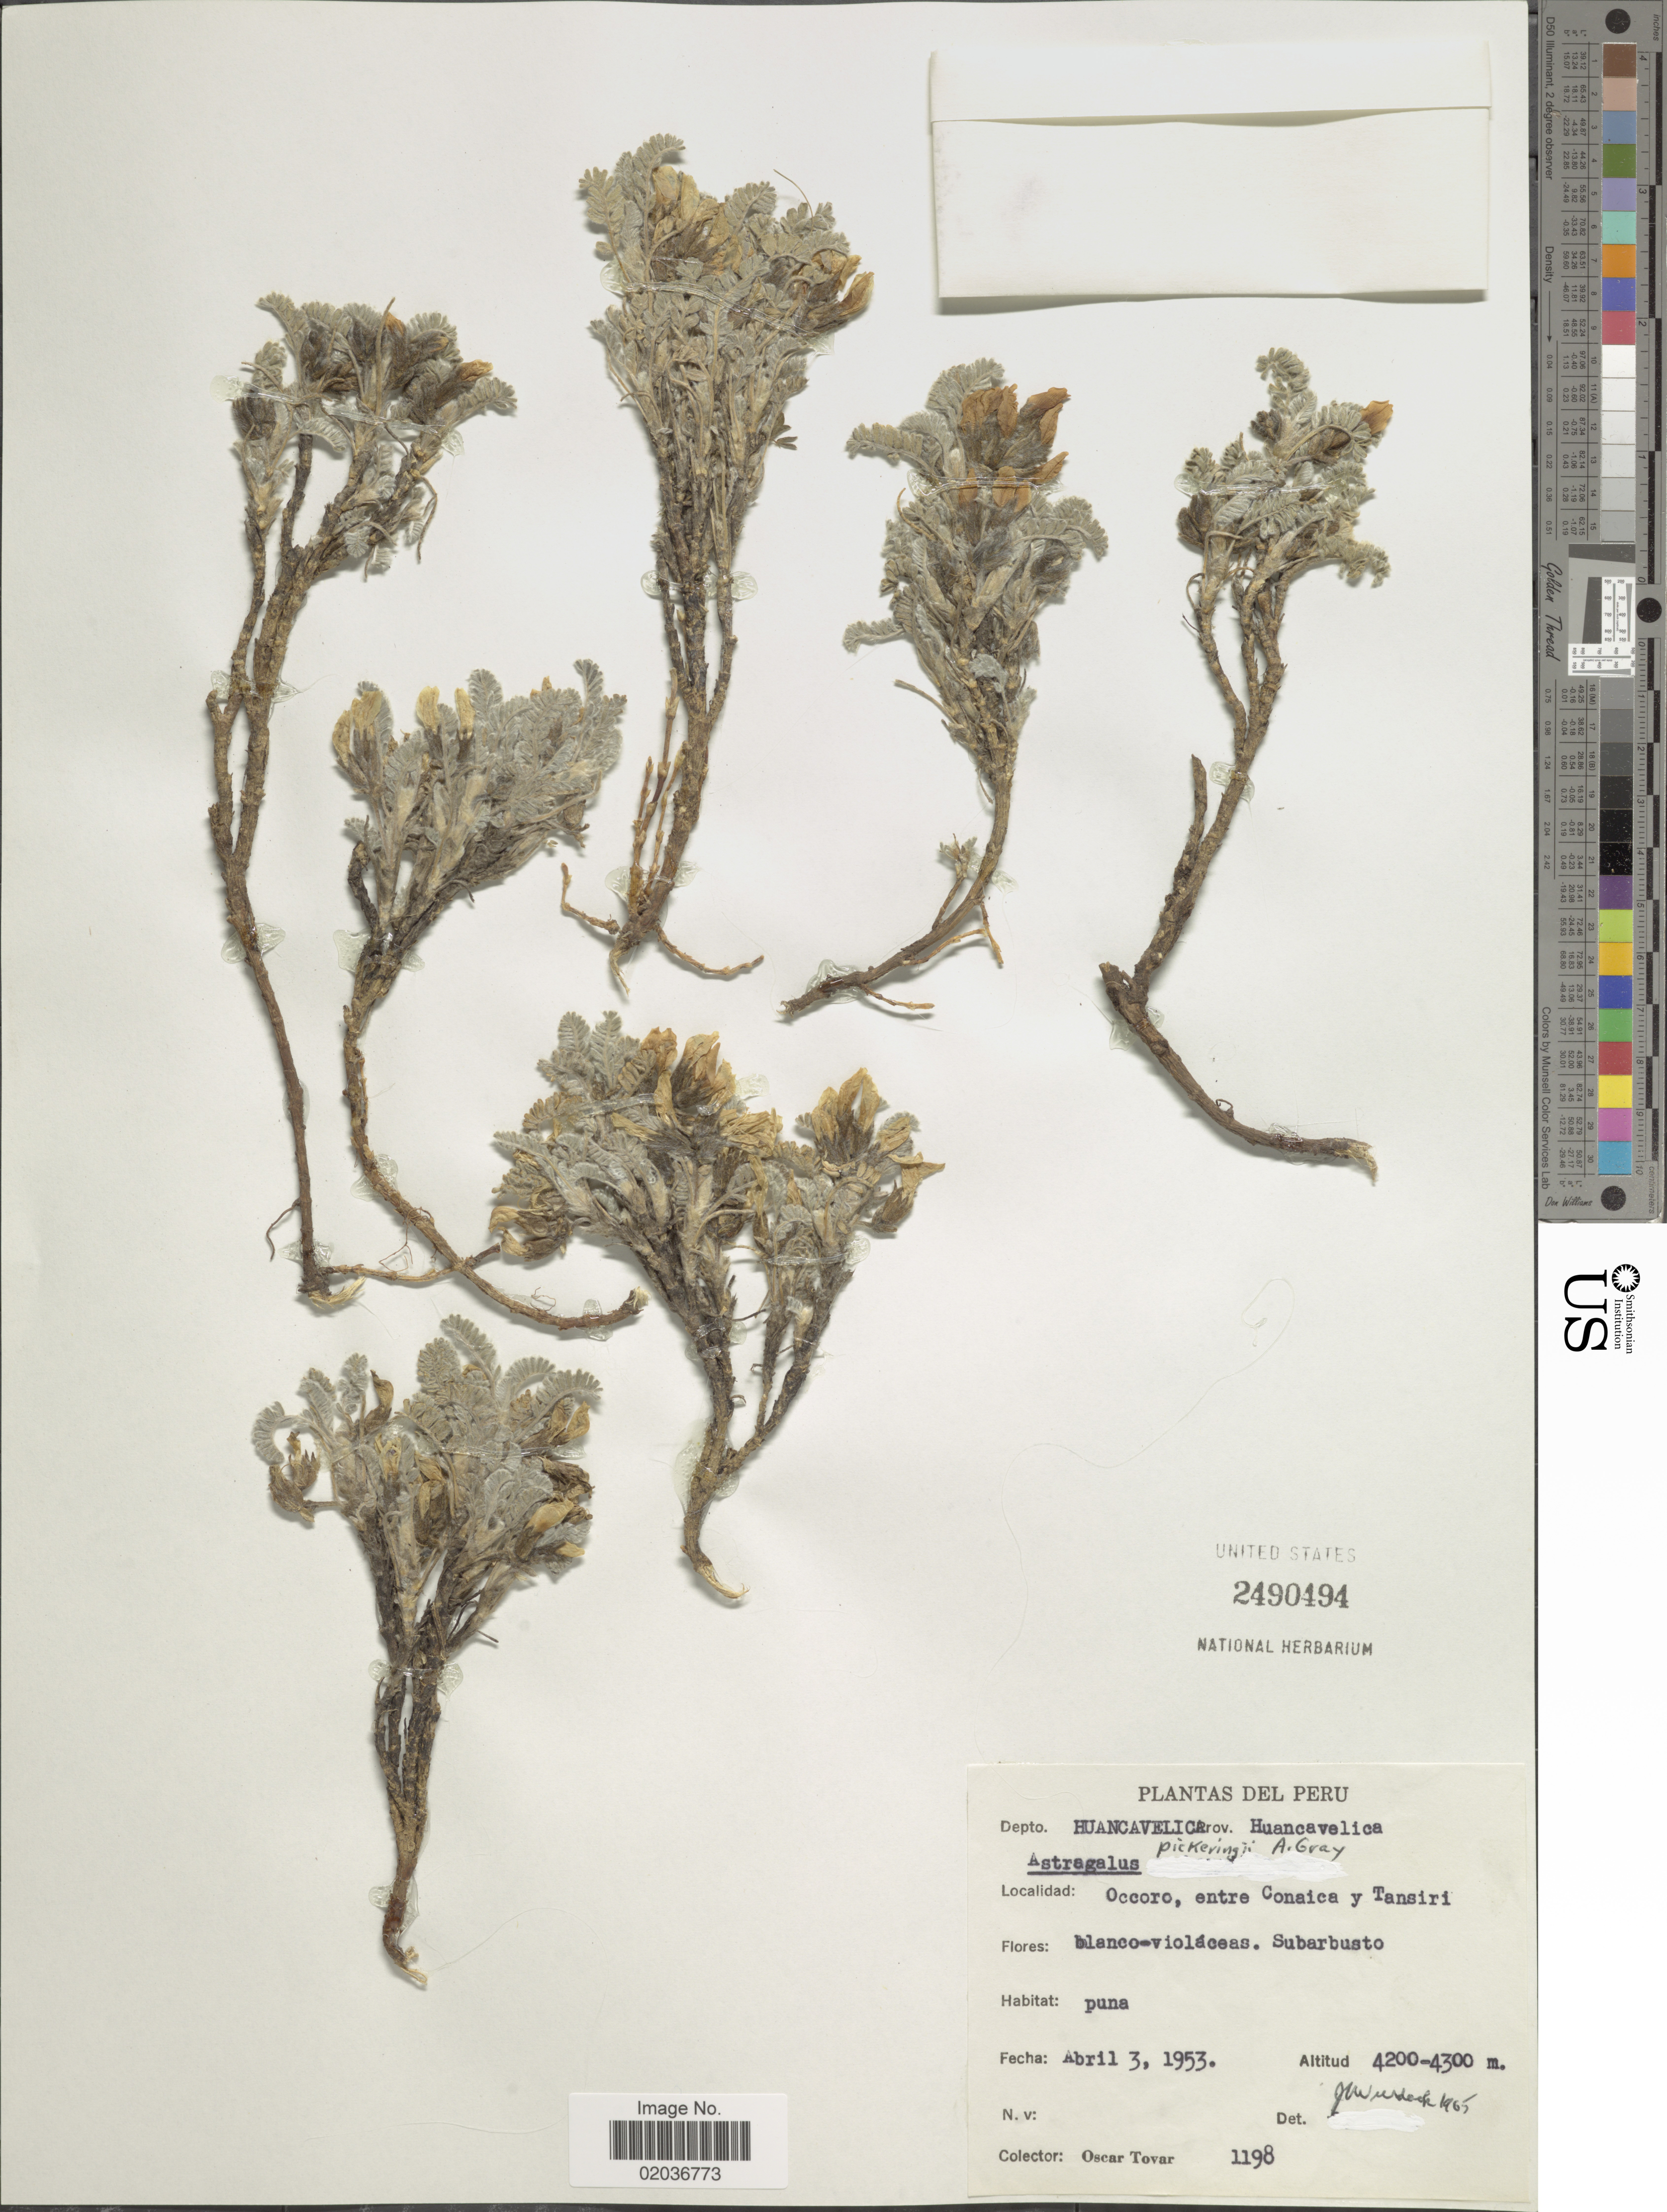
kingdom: Plantae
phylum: Tracheophyta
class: Magnoliopsida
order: Fabales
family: Fabaceae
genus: Astragalus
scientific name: Astragalus pickeringii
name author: A. Gray in Wilkes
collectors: Ó. Tovar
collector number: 1198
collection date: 1953-04-03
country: Peru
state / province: Huancavelica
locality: Depto. Huancavelica, Occoro, entre Conaica y Tansiri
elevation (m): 4200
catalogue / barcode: US 2490494